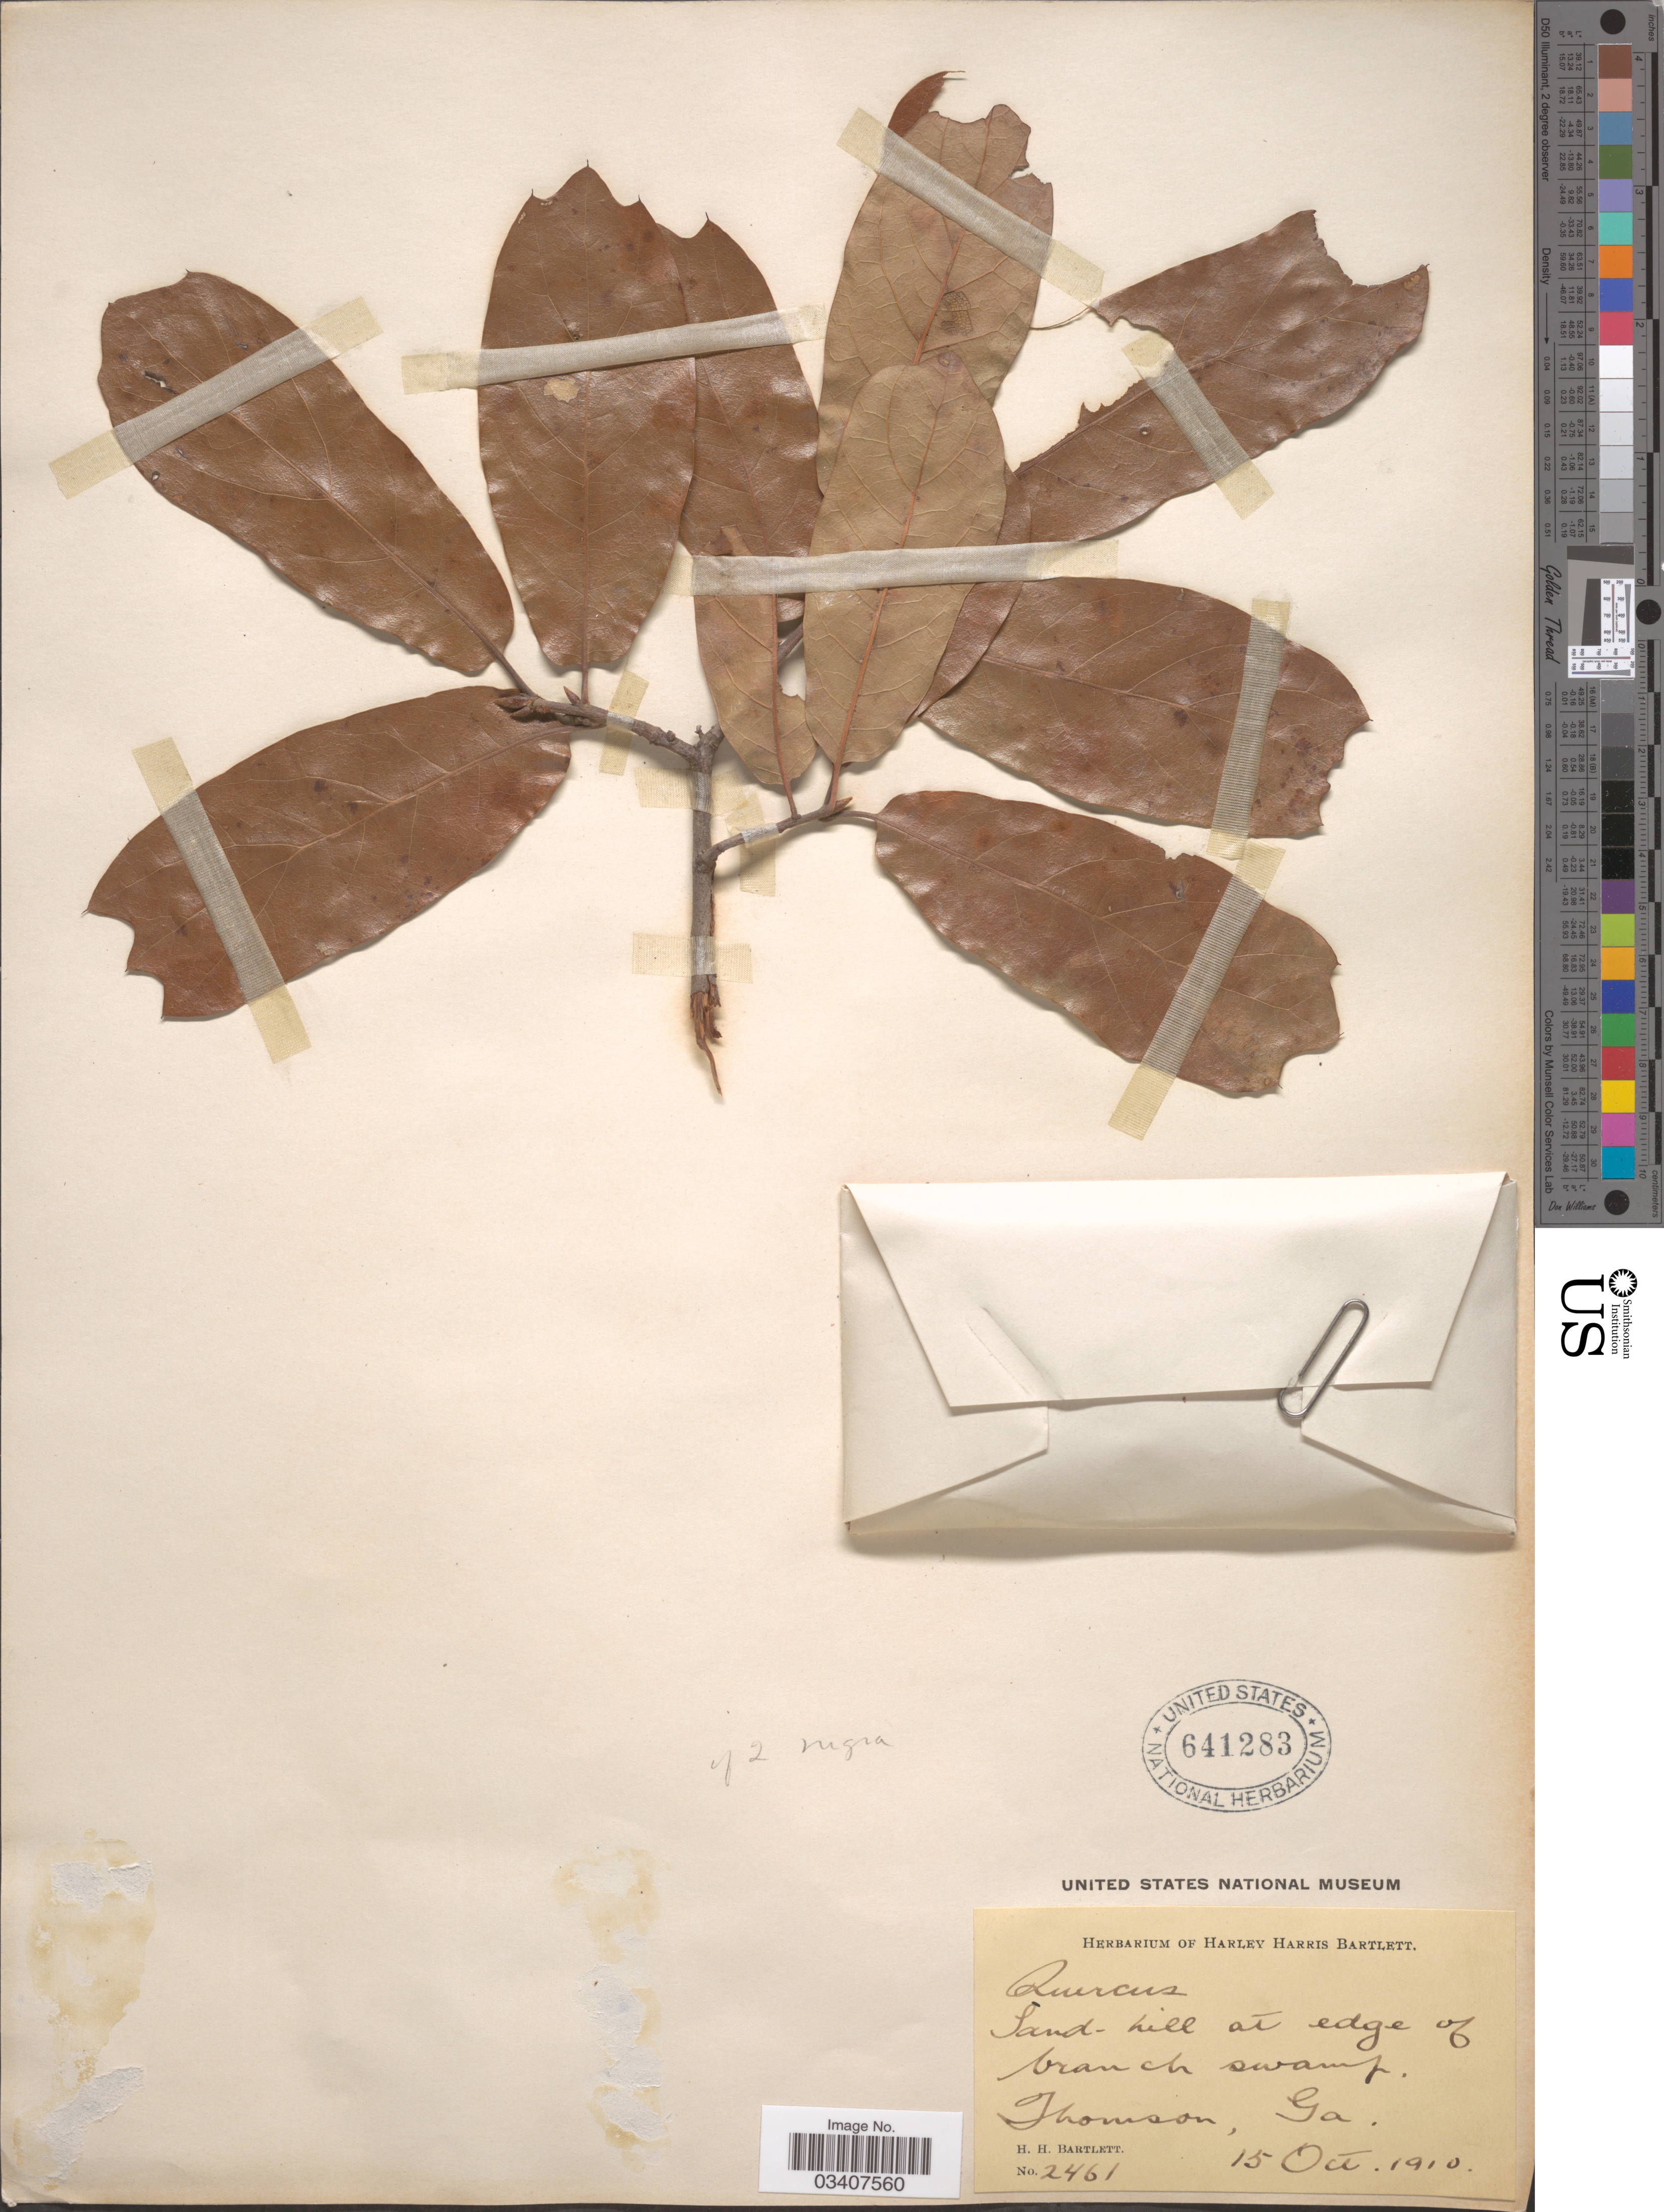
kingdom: Plantae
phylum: Tracheophyta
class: Magnoliopsida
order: Fagales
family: Fagaceae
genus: Quercus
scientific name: Quercus nigra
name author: L.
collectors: H. H. Bartlett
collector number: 2461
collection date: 1910-10-15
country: United States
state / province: Georgia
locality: Sand-hill at edge of branch swamp. Thomson.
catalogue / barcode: US 641283